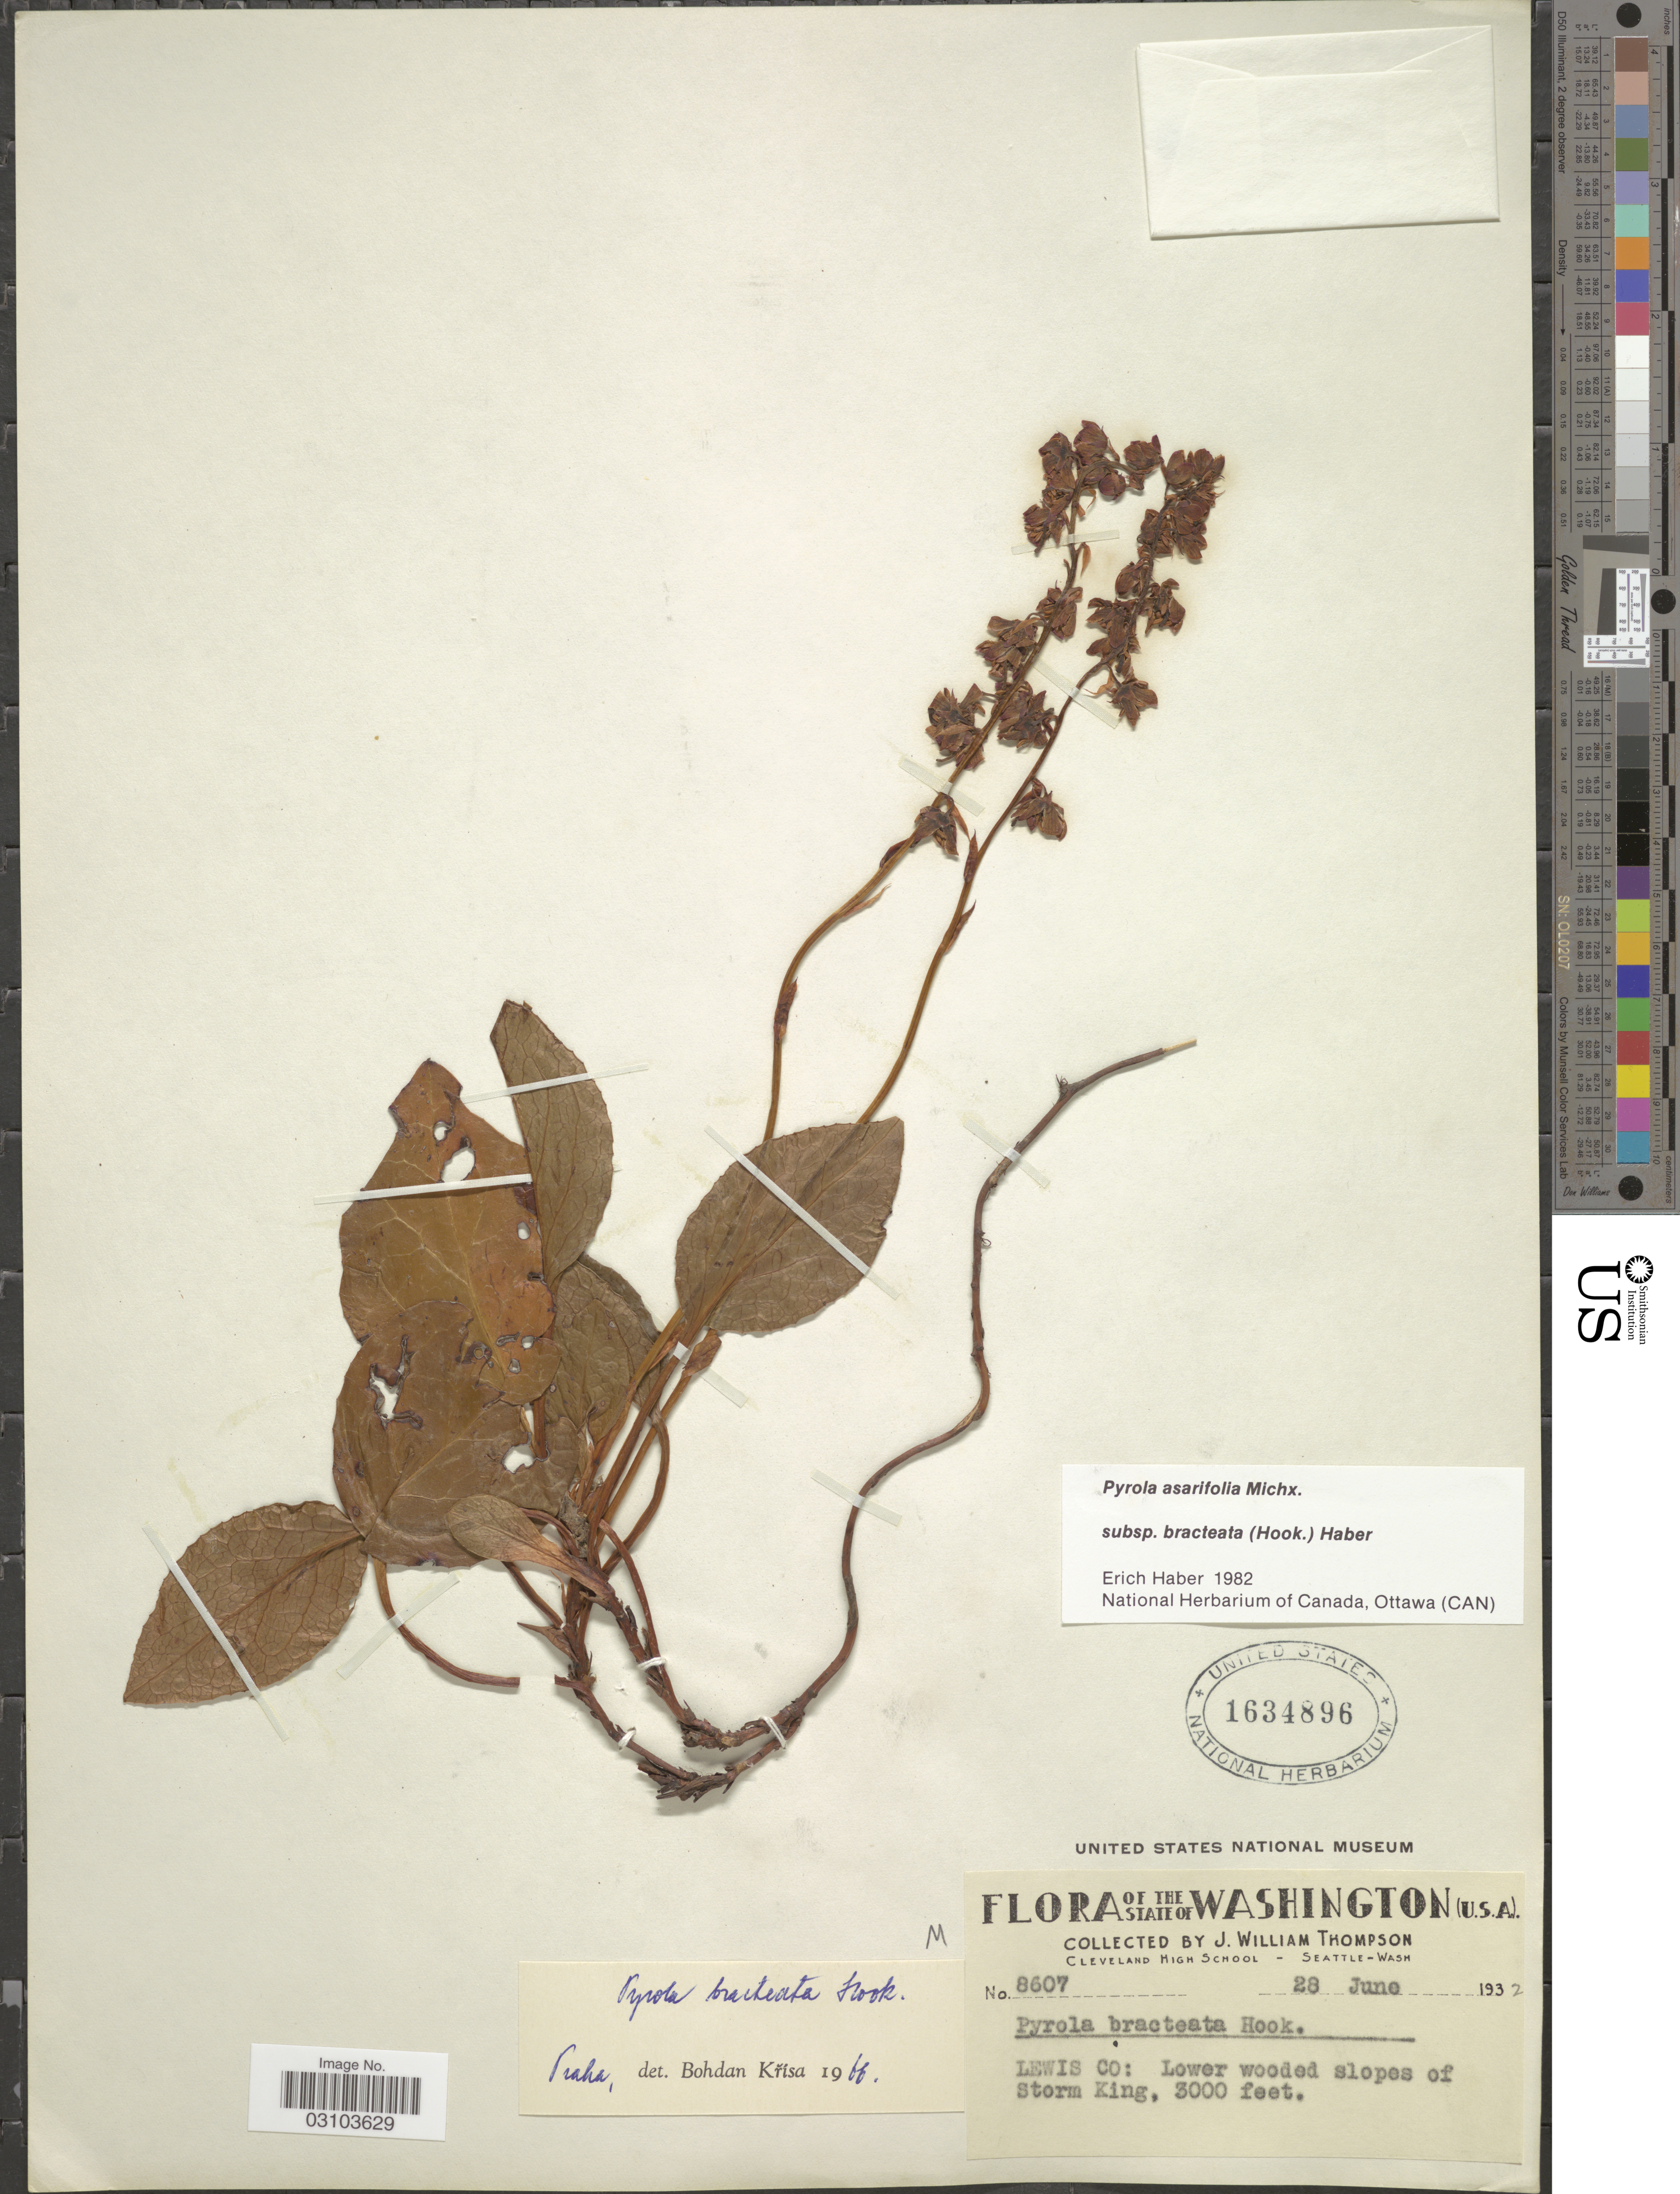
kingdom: Plantae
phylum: Tracheophyta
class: Magnoliopsida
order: Ericales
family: Ericaceae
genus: Pyrola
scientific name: Pyrola asarifolia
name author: Michx.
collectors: J. W. Thompson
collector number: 8607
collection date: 1932-06-28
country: United States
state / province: Washington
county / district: Lewis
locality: Lewis Co: Lower wooded slopes of Storm King.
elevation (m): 914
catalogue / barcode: US 1634896